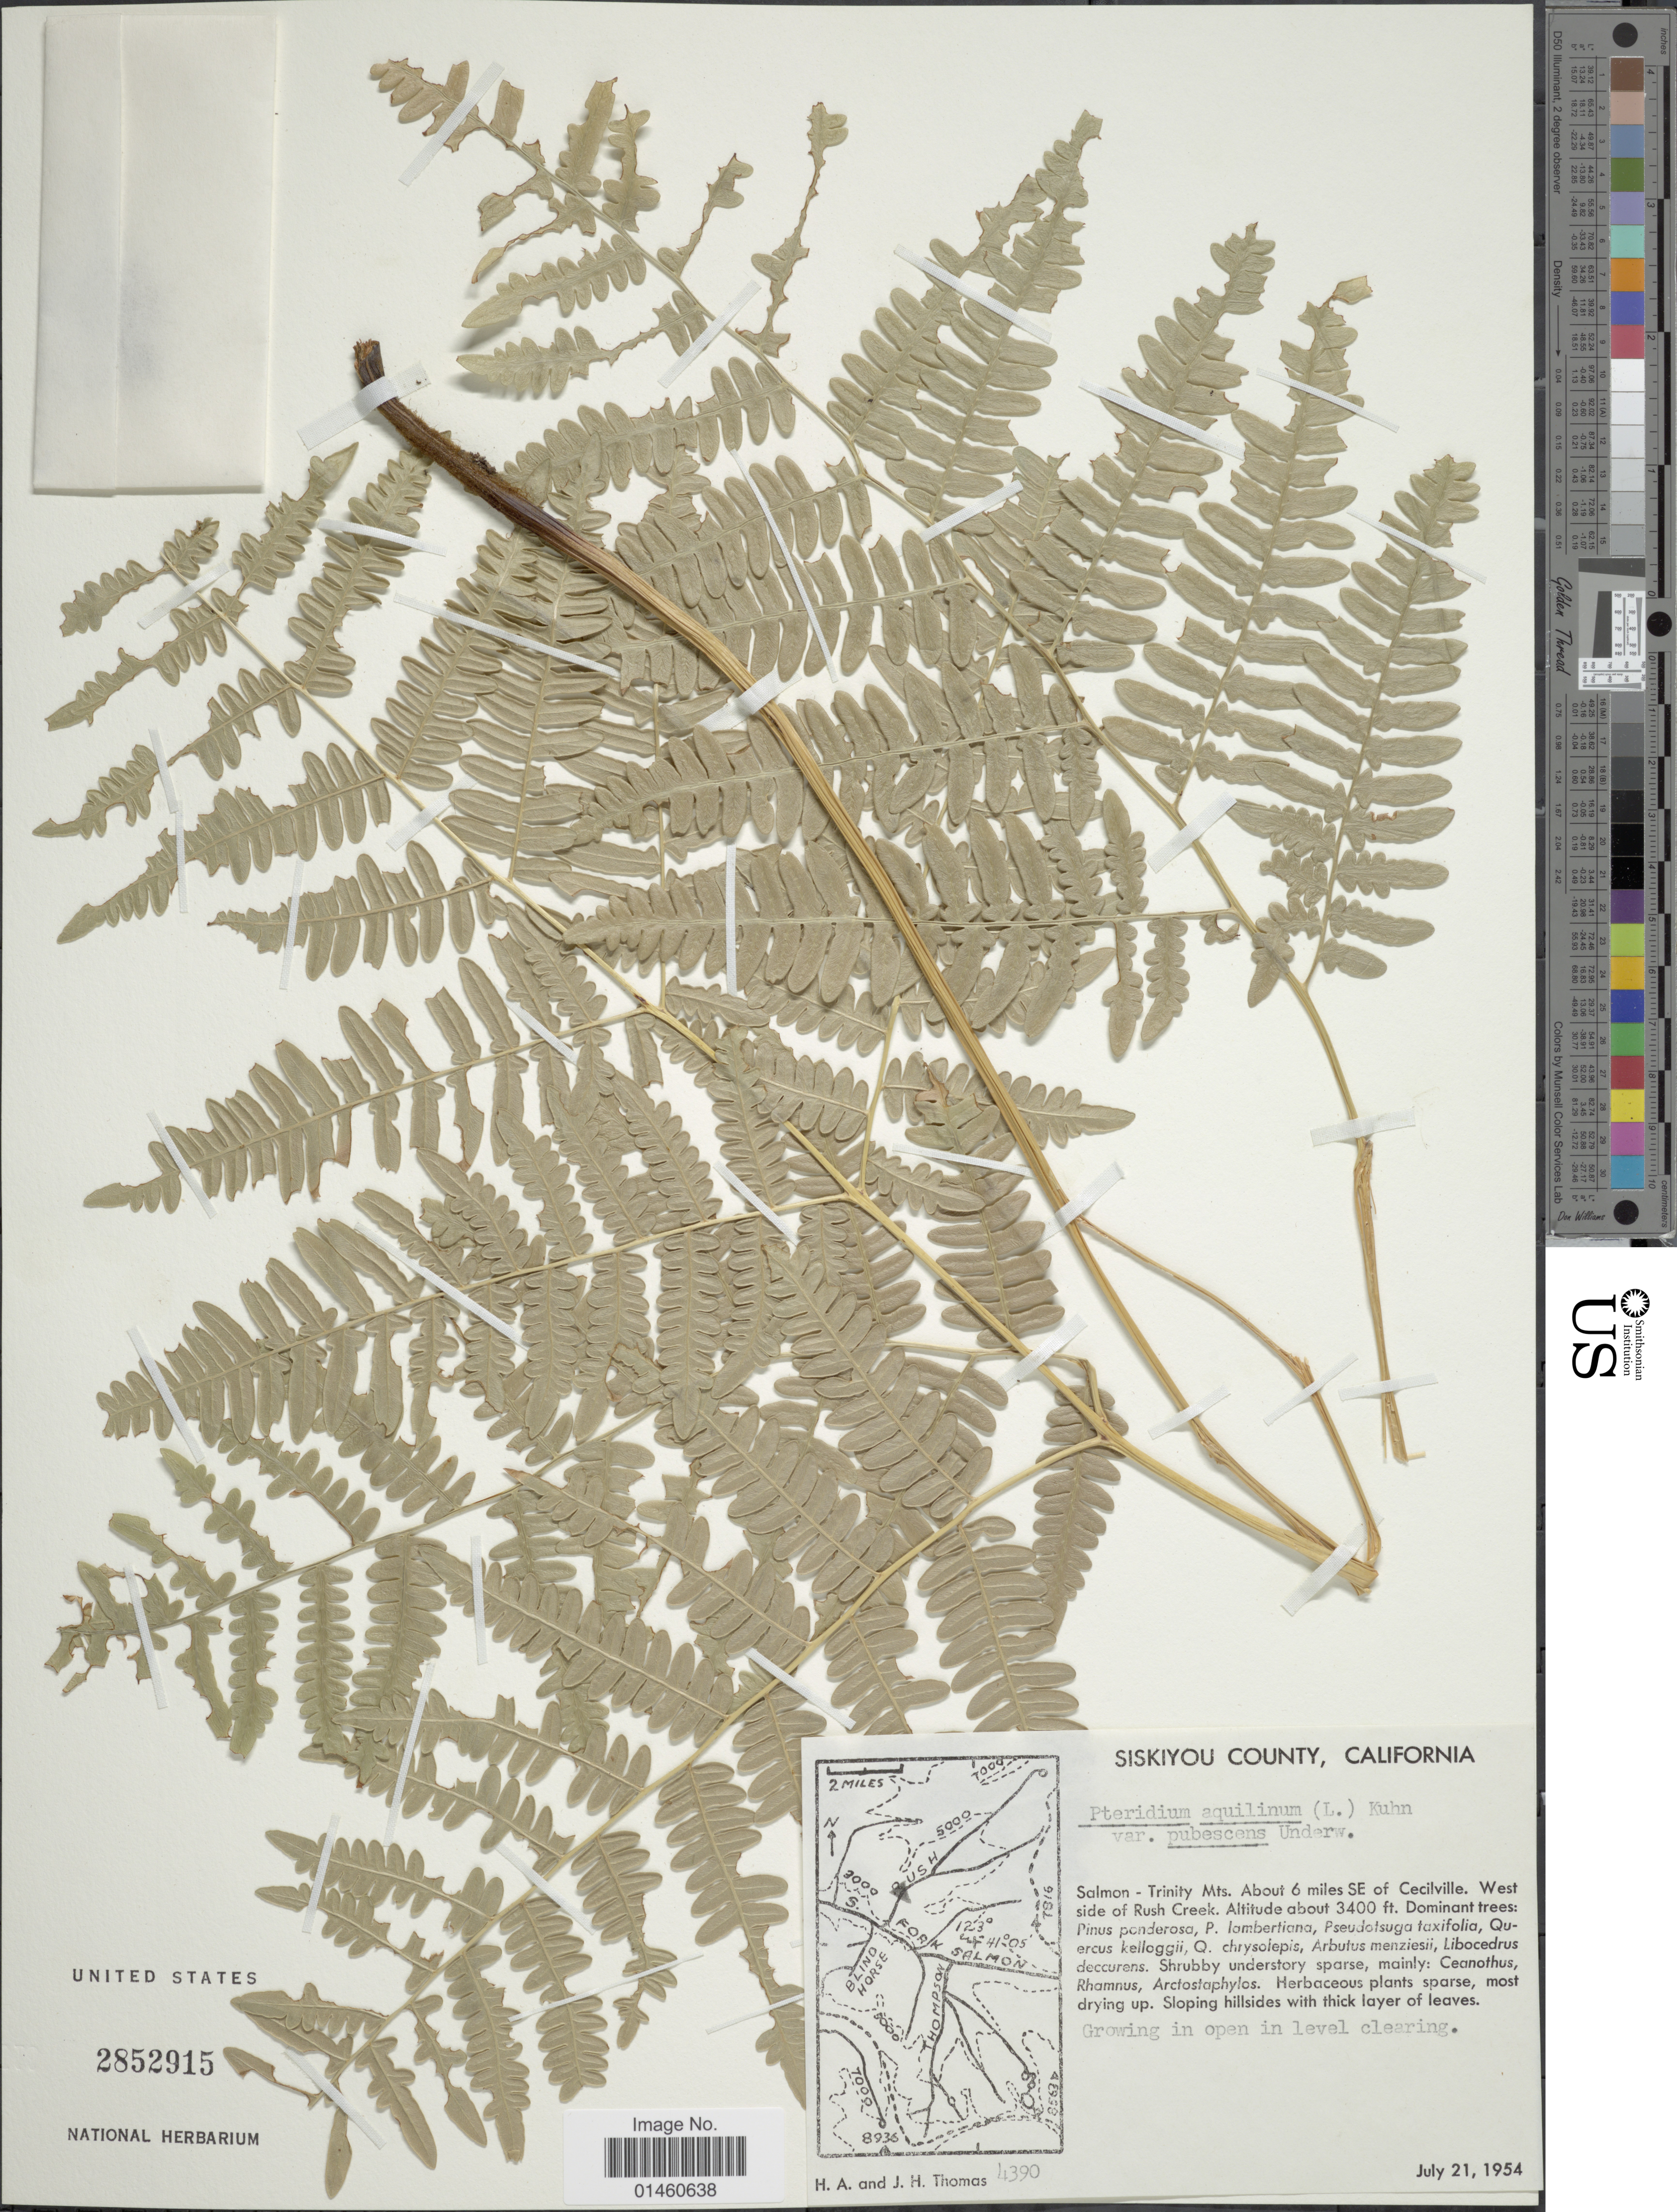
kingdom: Plantae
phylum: Tracheophyta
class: Polypodiopsida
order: Polypodiales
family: Dennstaedtiaceae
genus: Pteridium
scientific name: Pteridium pubescens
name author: (Underw.) Christenh.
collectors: H. Thomas & J. H. Thomas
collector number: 4390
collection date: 1954-07-21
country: United States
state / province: California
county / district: Siskiyou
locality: Siskiyou County, Salmon-Trinity Mts. About 6 miles SE of Cecilville. West side of Rush Creek.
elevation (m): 1036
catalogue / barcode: US 2852915